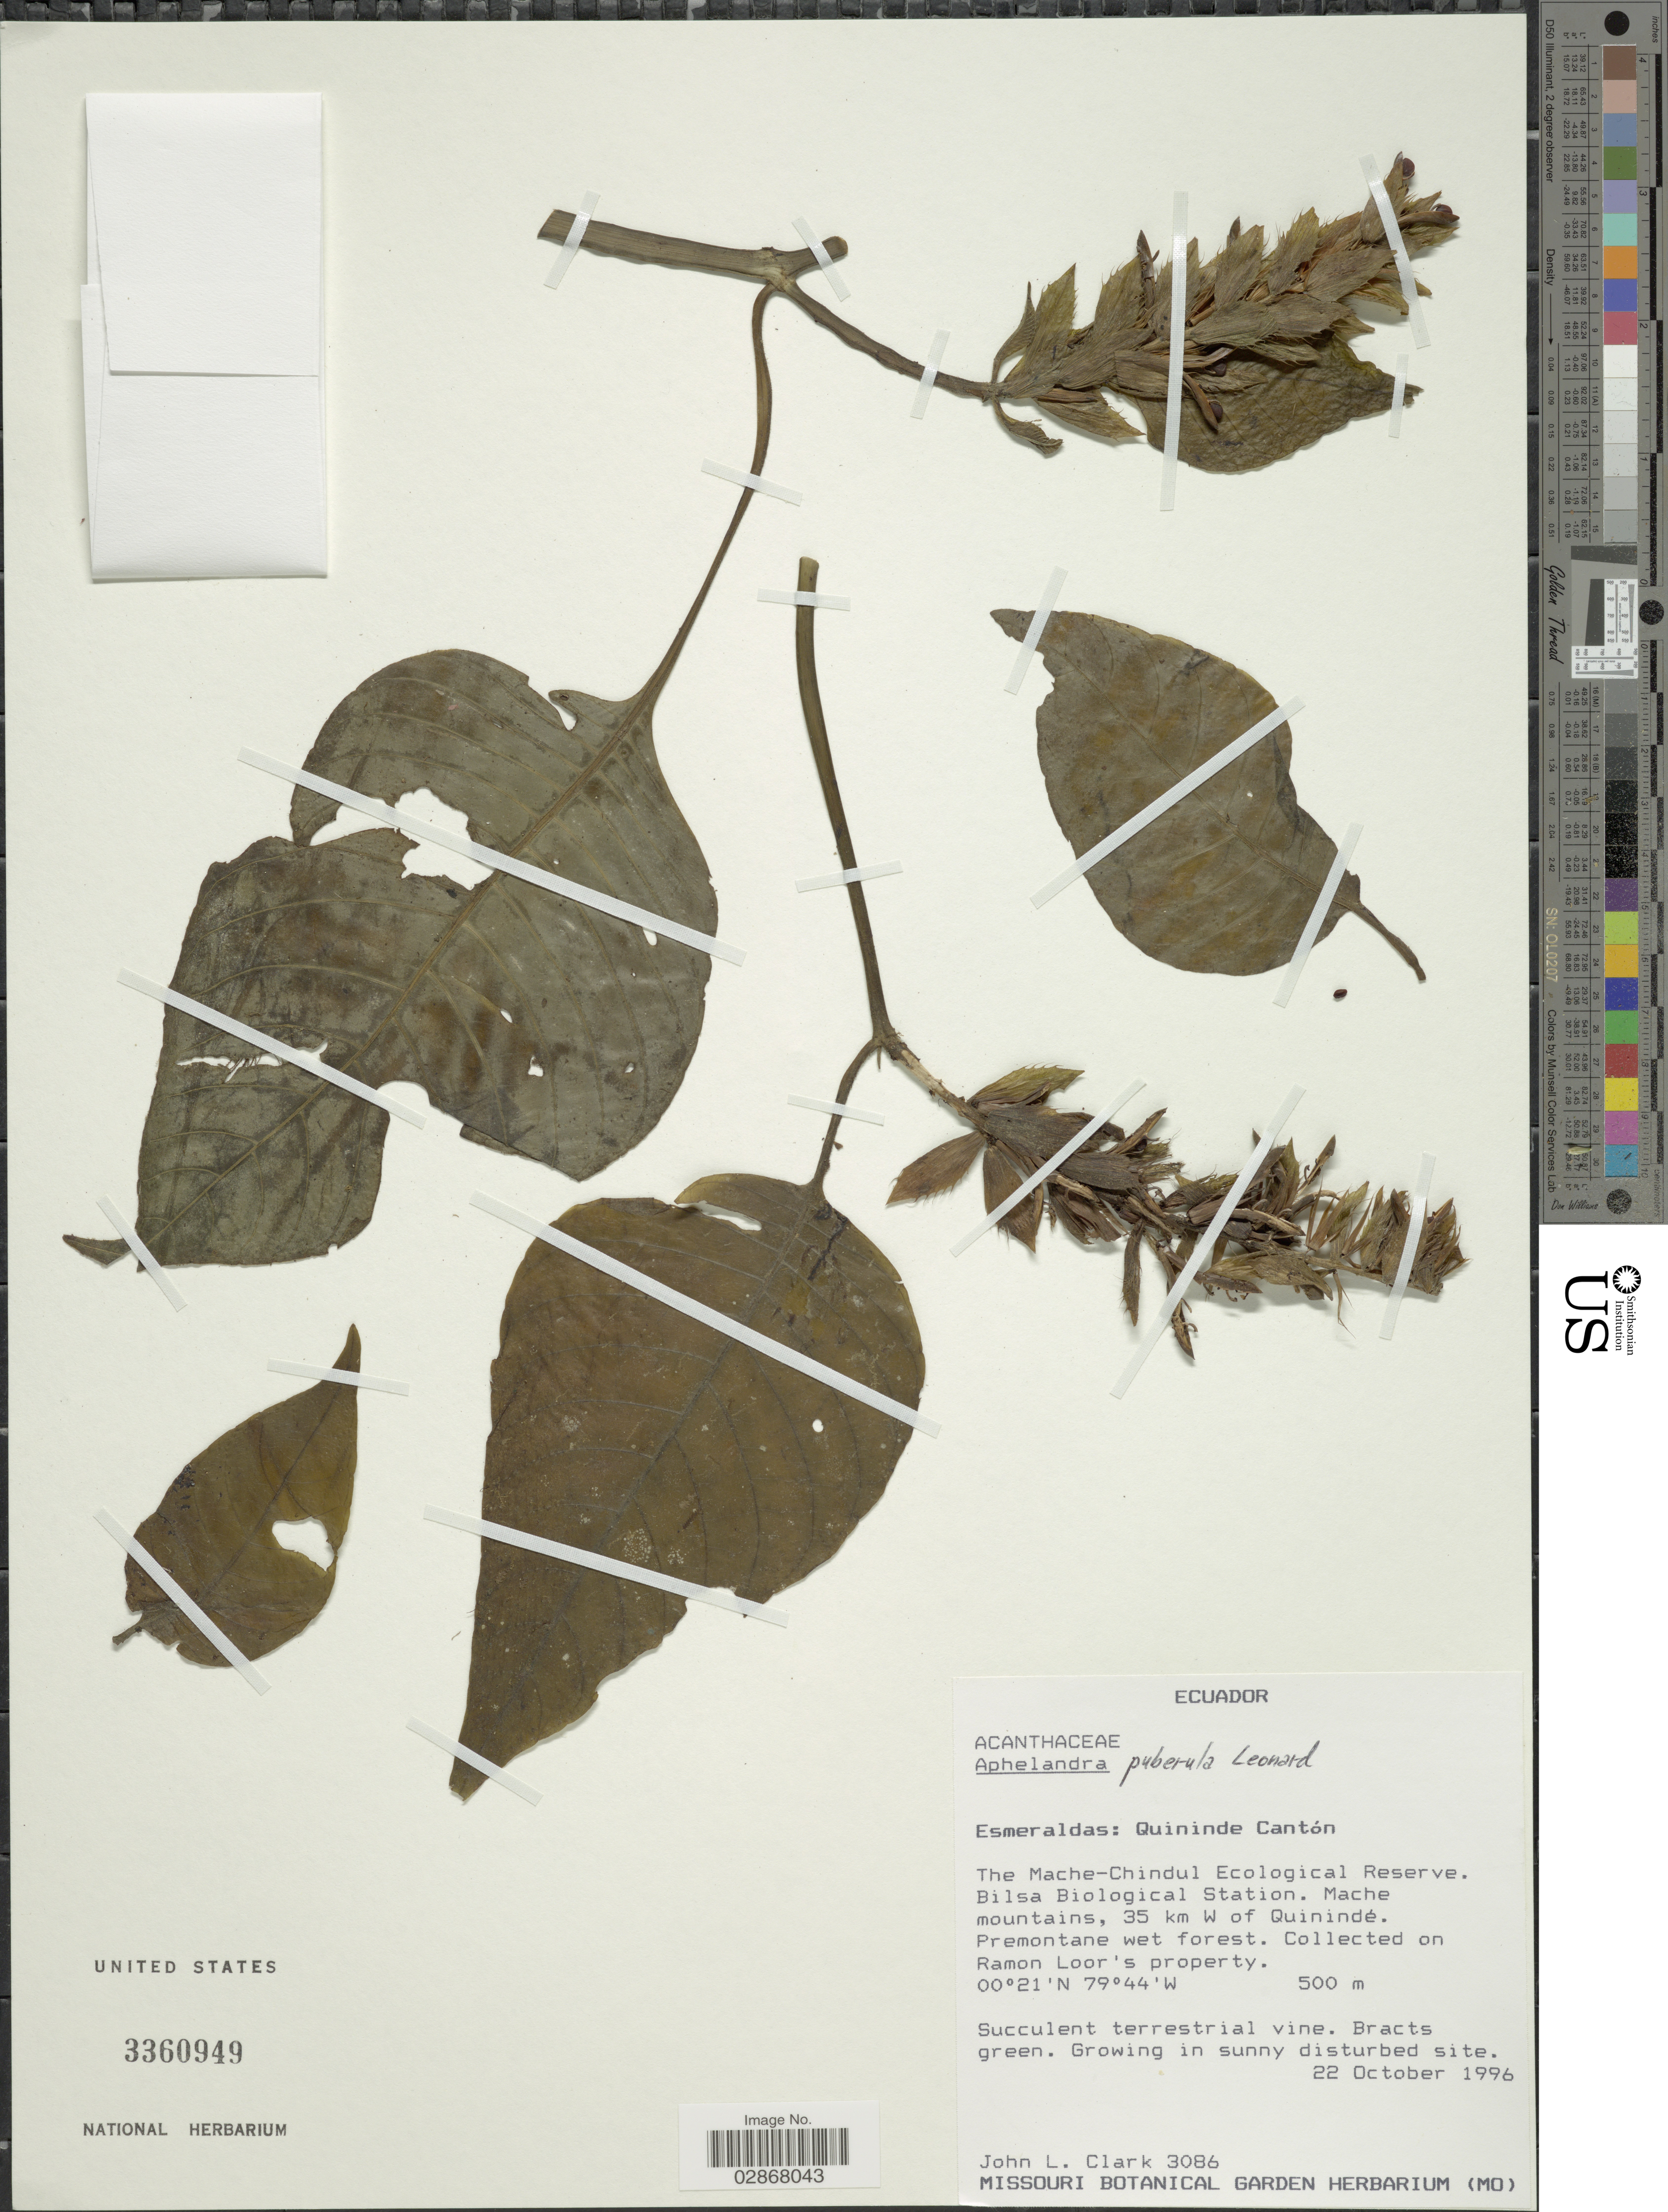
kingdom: Plantae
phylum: Tracheophyta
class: Magnoliopsida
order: Lamiales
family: Acanthaceae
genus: Encephalosphaera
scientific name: Encephalosphaera puberula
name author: (Leonard) Wassh.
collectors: J. L. Clark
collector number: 3086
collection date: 1996-10-22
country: Ecuador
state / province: Esmeraldas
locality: Quininde Cantón. The Mache-Chindul Escological Reserve. Bilsa Biological Station. Mache mountains, 35 km W of Quinindé. Ramon Loor's property.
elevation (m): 500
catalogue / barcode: US 3360949